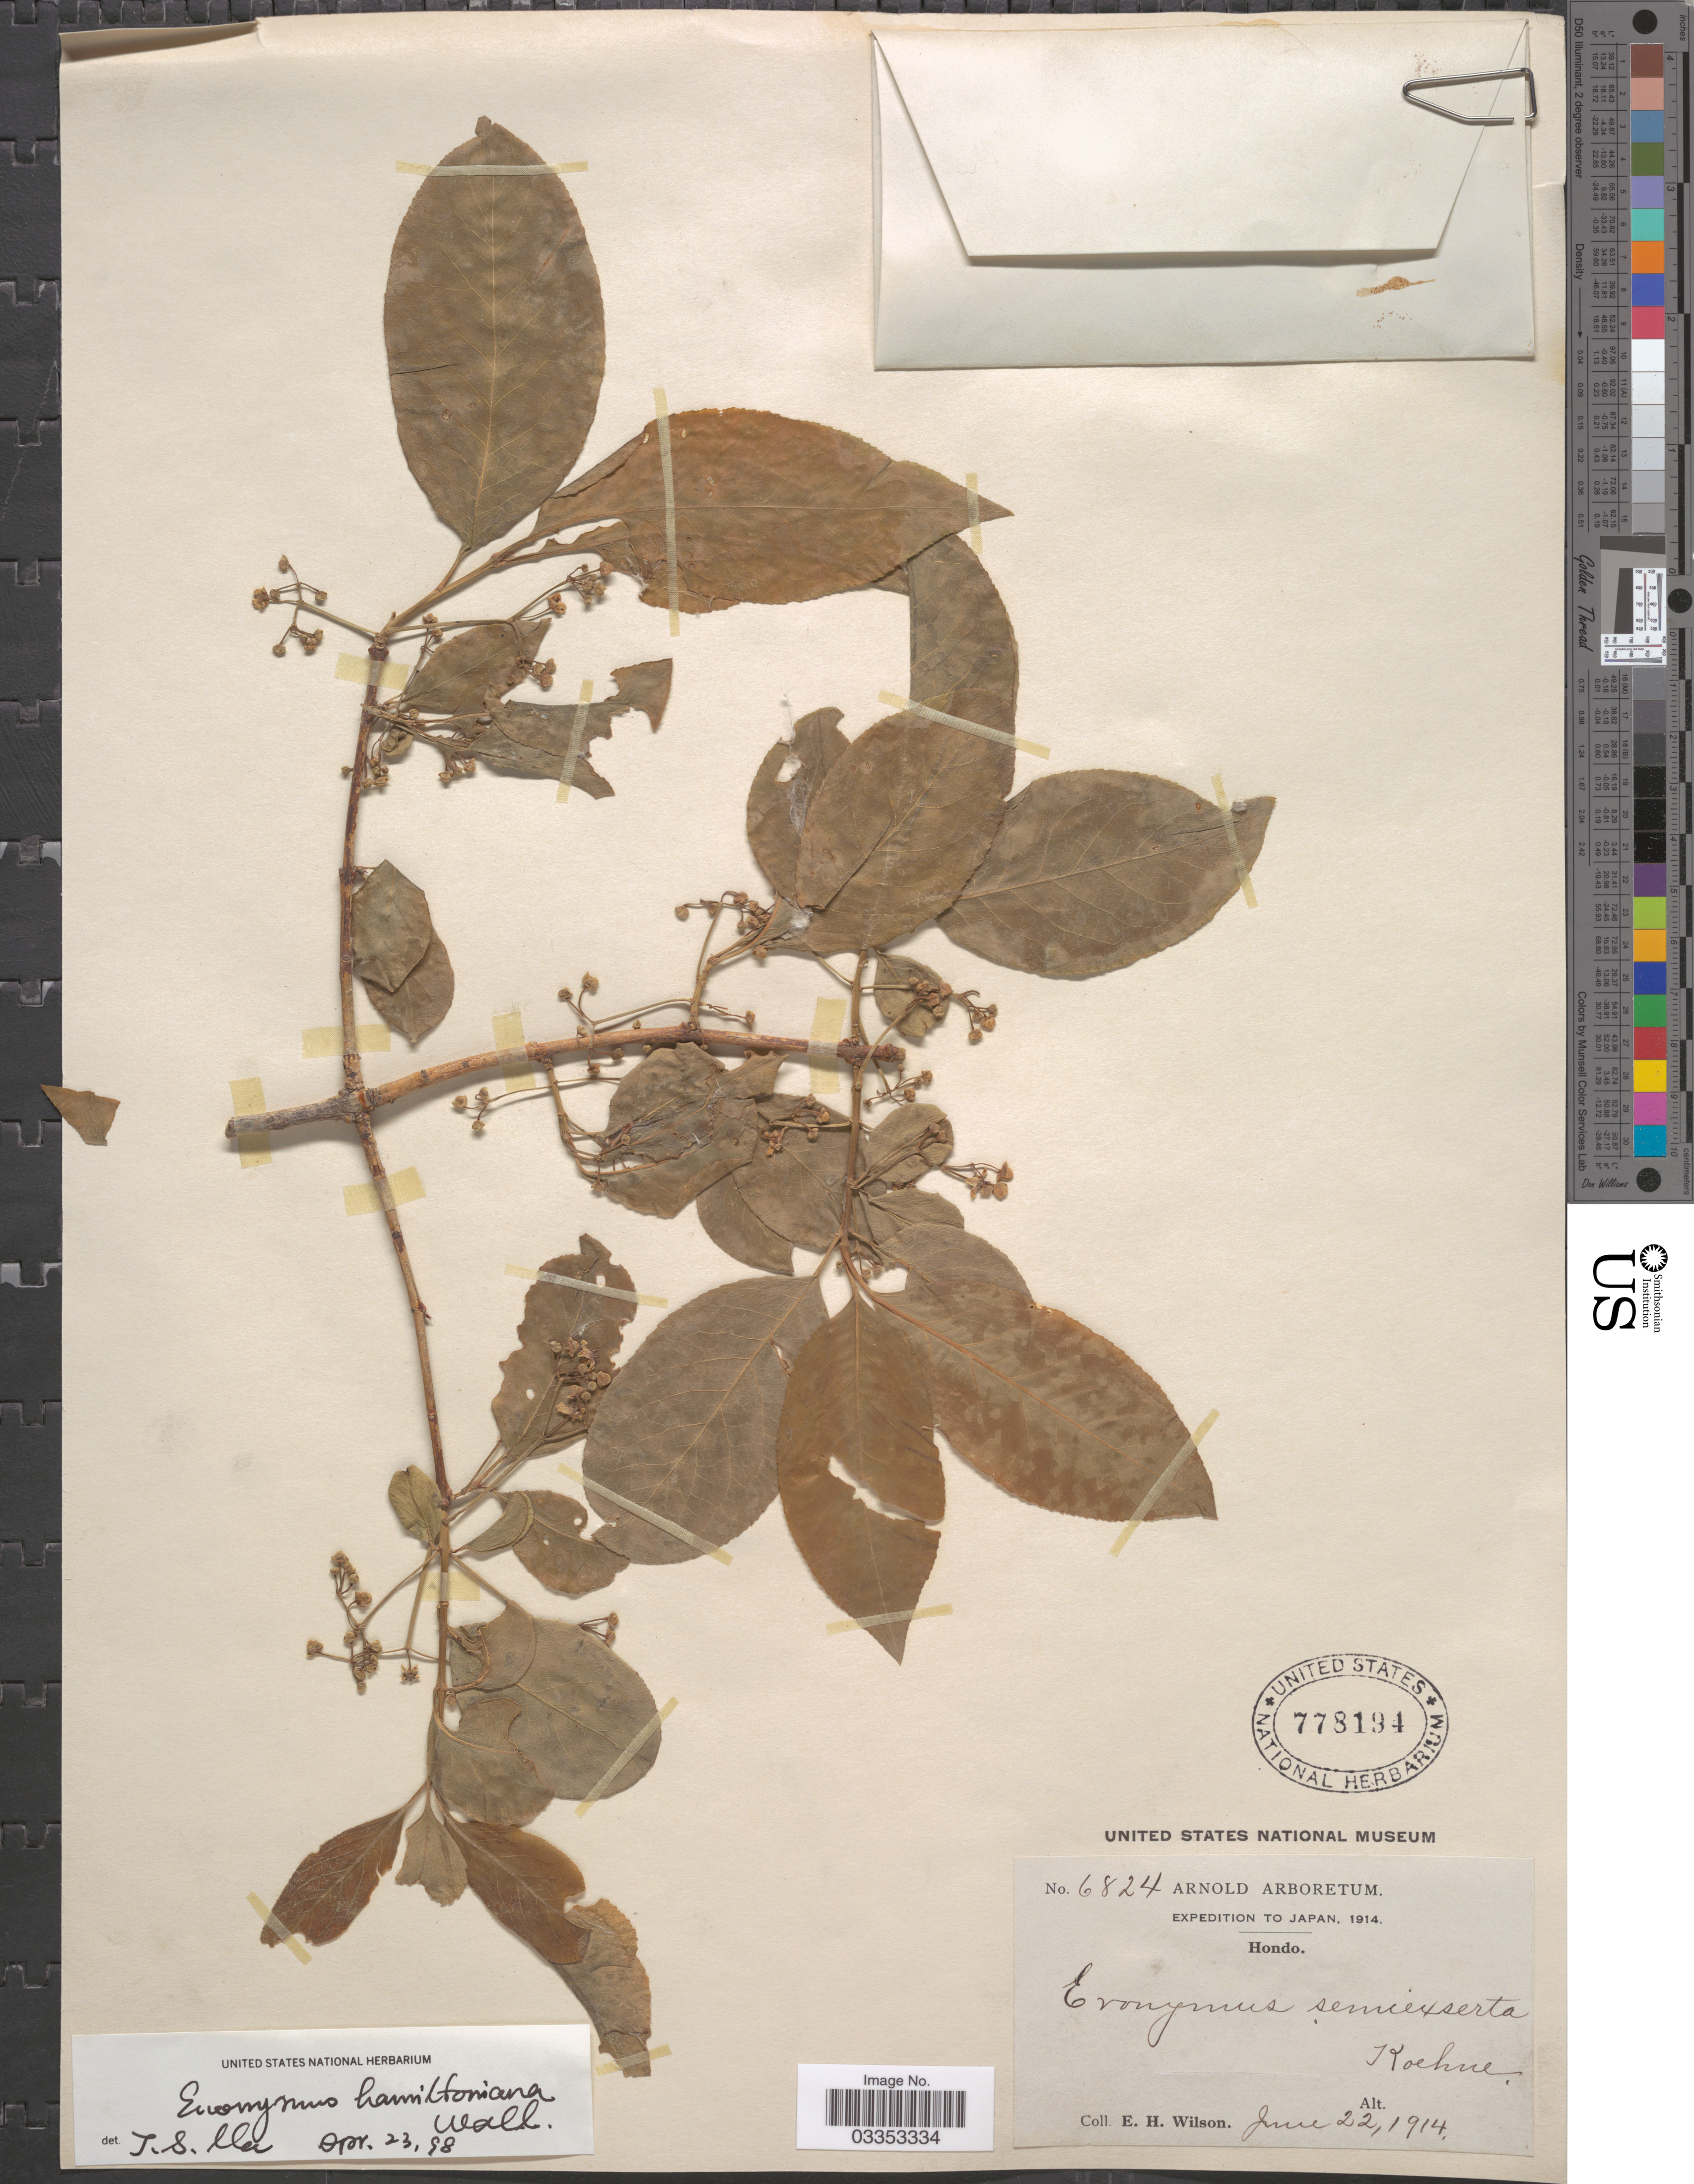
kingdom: Plantae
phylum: Tracheophyta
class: Magnoliopsida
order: Celastrales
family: Celastraceae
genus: Euonymus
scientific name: Euonymus hamiltonianus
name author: Wall.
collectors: E. Wilson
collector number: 6824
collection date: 1914-06-22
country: Japan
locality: Hondo.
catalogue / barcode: US 778194